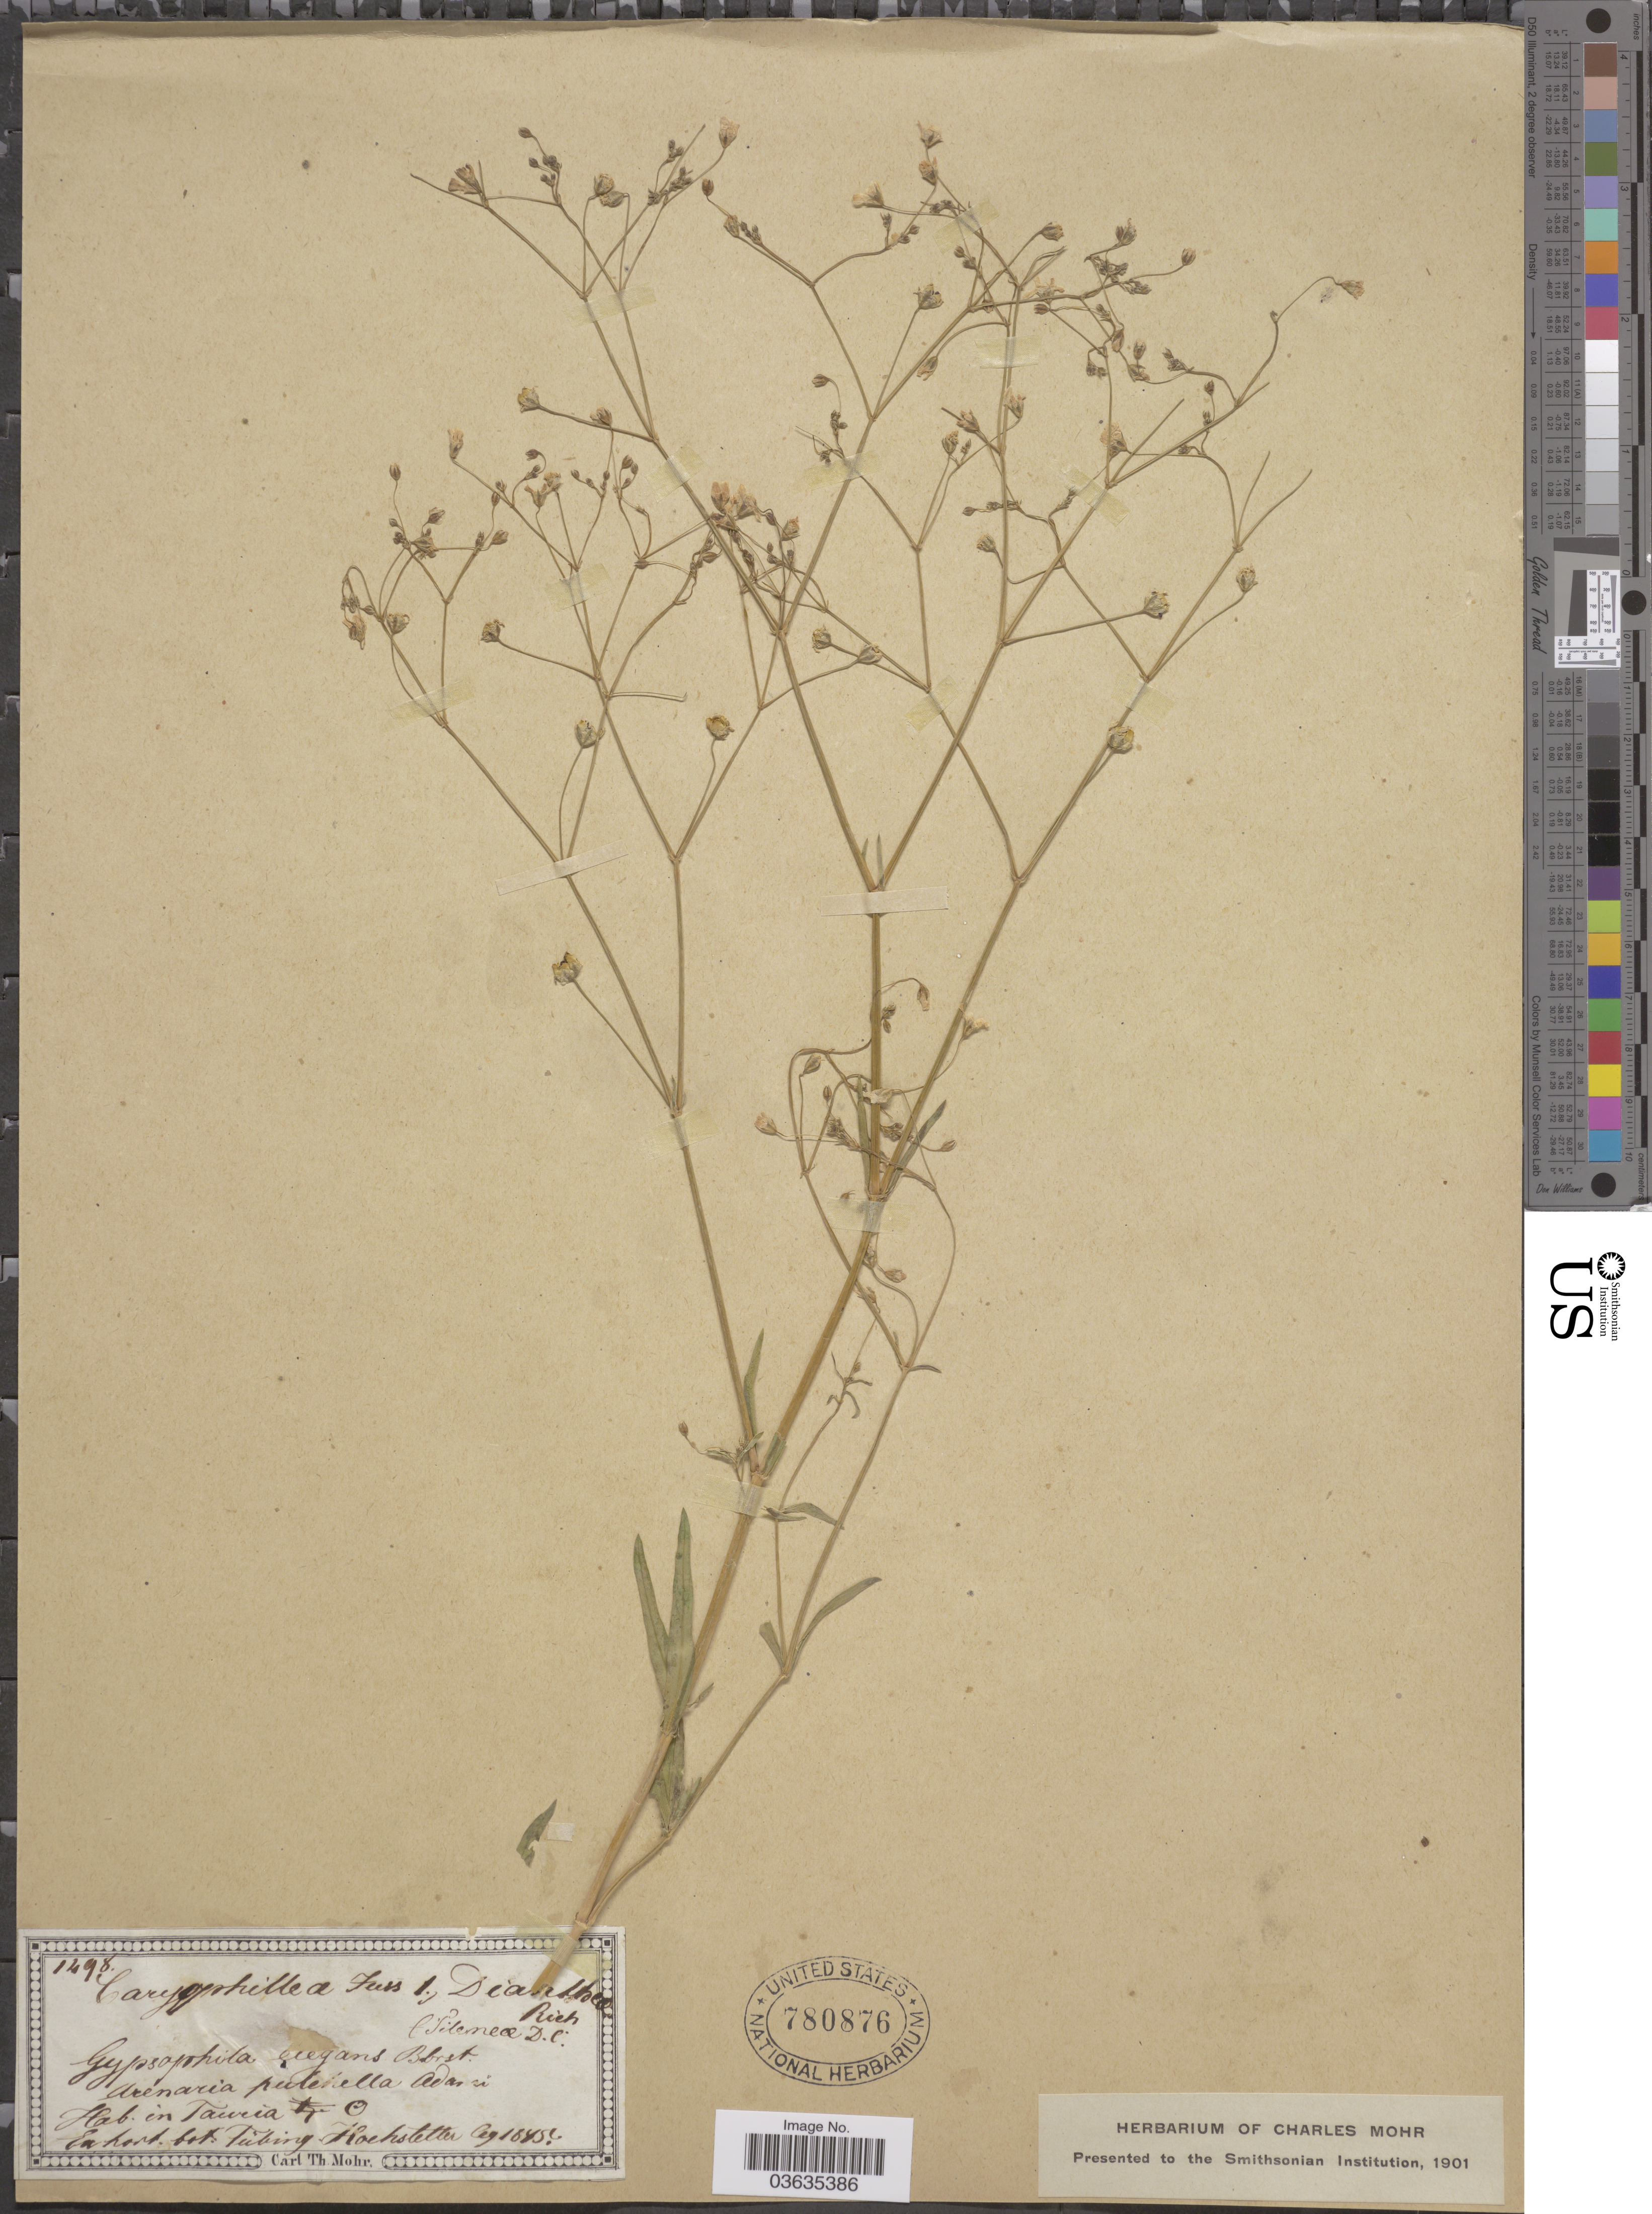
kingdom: Plantae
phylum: Tracheophyta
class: Magnoliopsida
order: Caryophyllales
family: Caryophyllaceae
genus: Gypsophila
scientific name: Gypsophila elegans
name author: M. Bieb.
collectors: -. Hochstetter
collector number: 1498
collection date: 1845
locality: Taweia [illegible text].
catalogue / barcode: US 780876